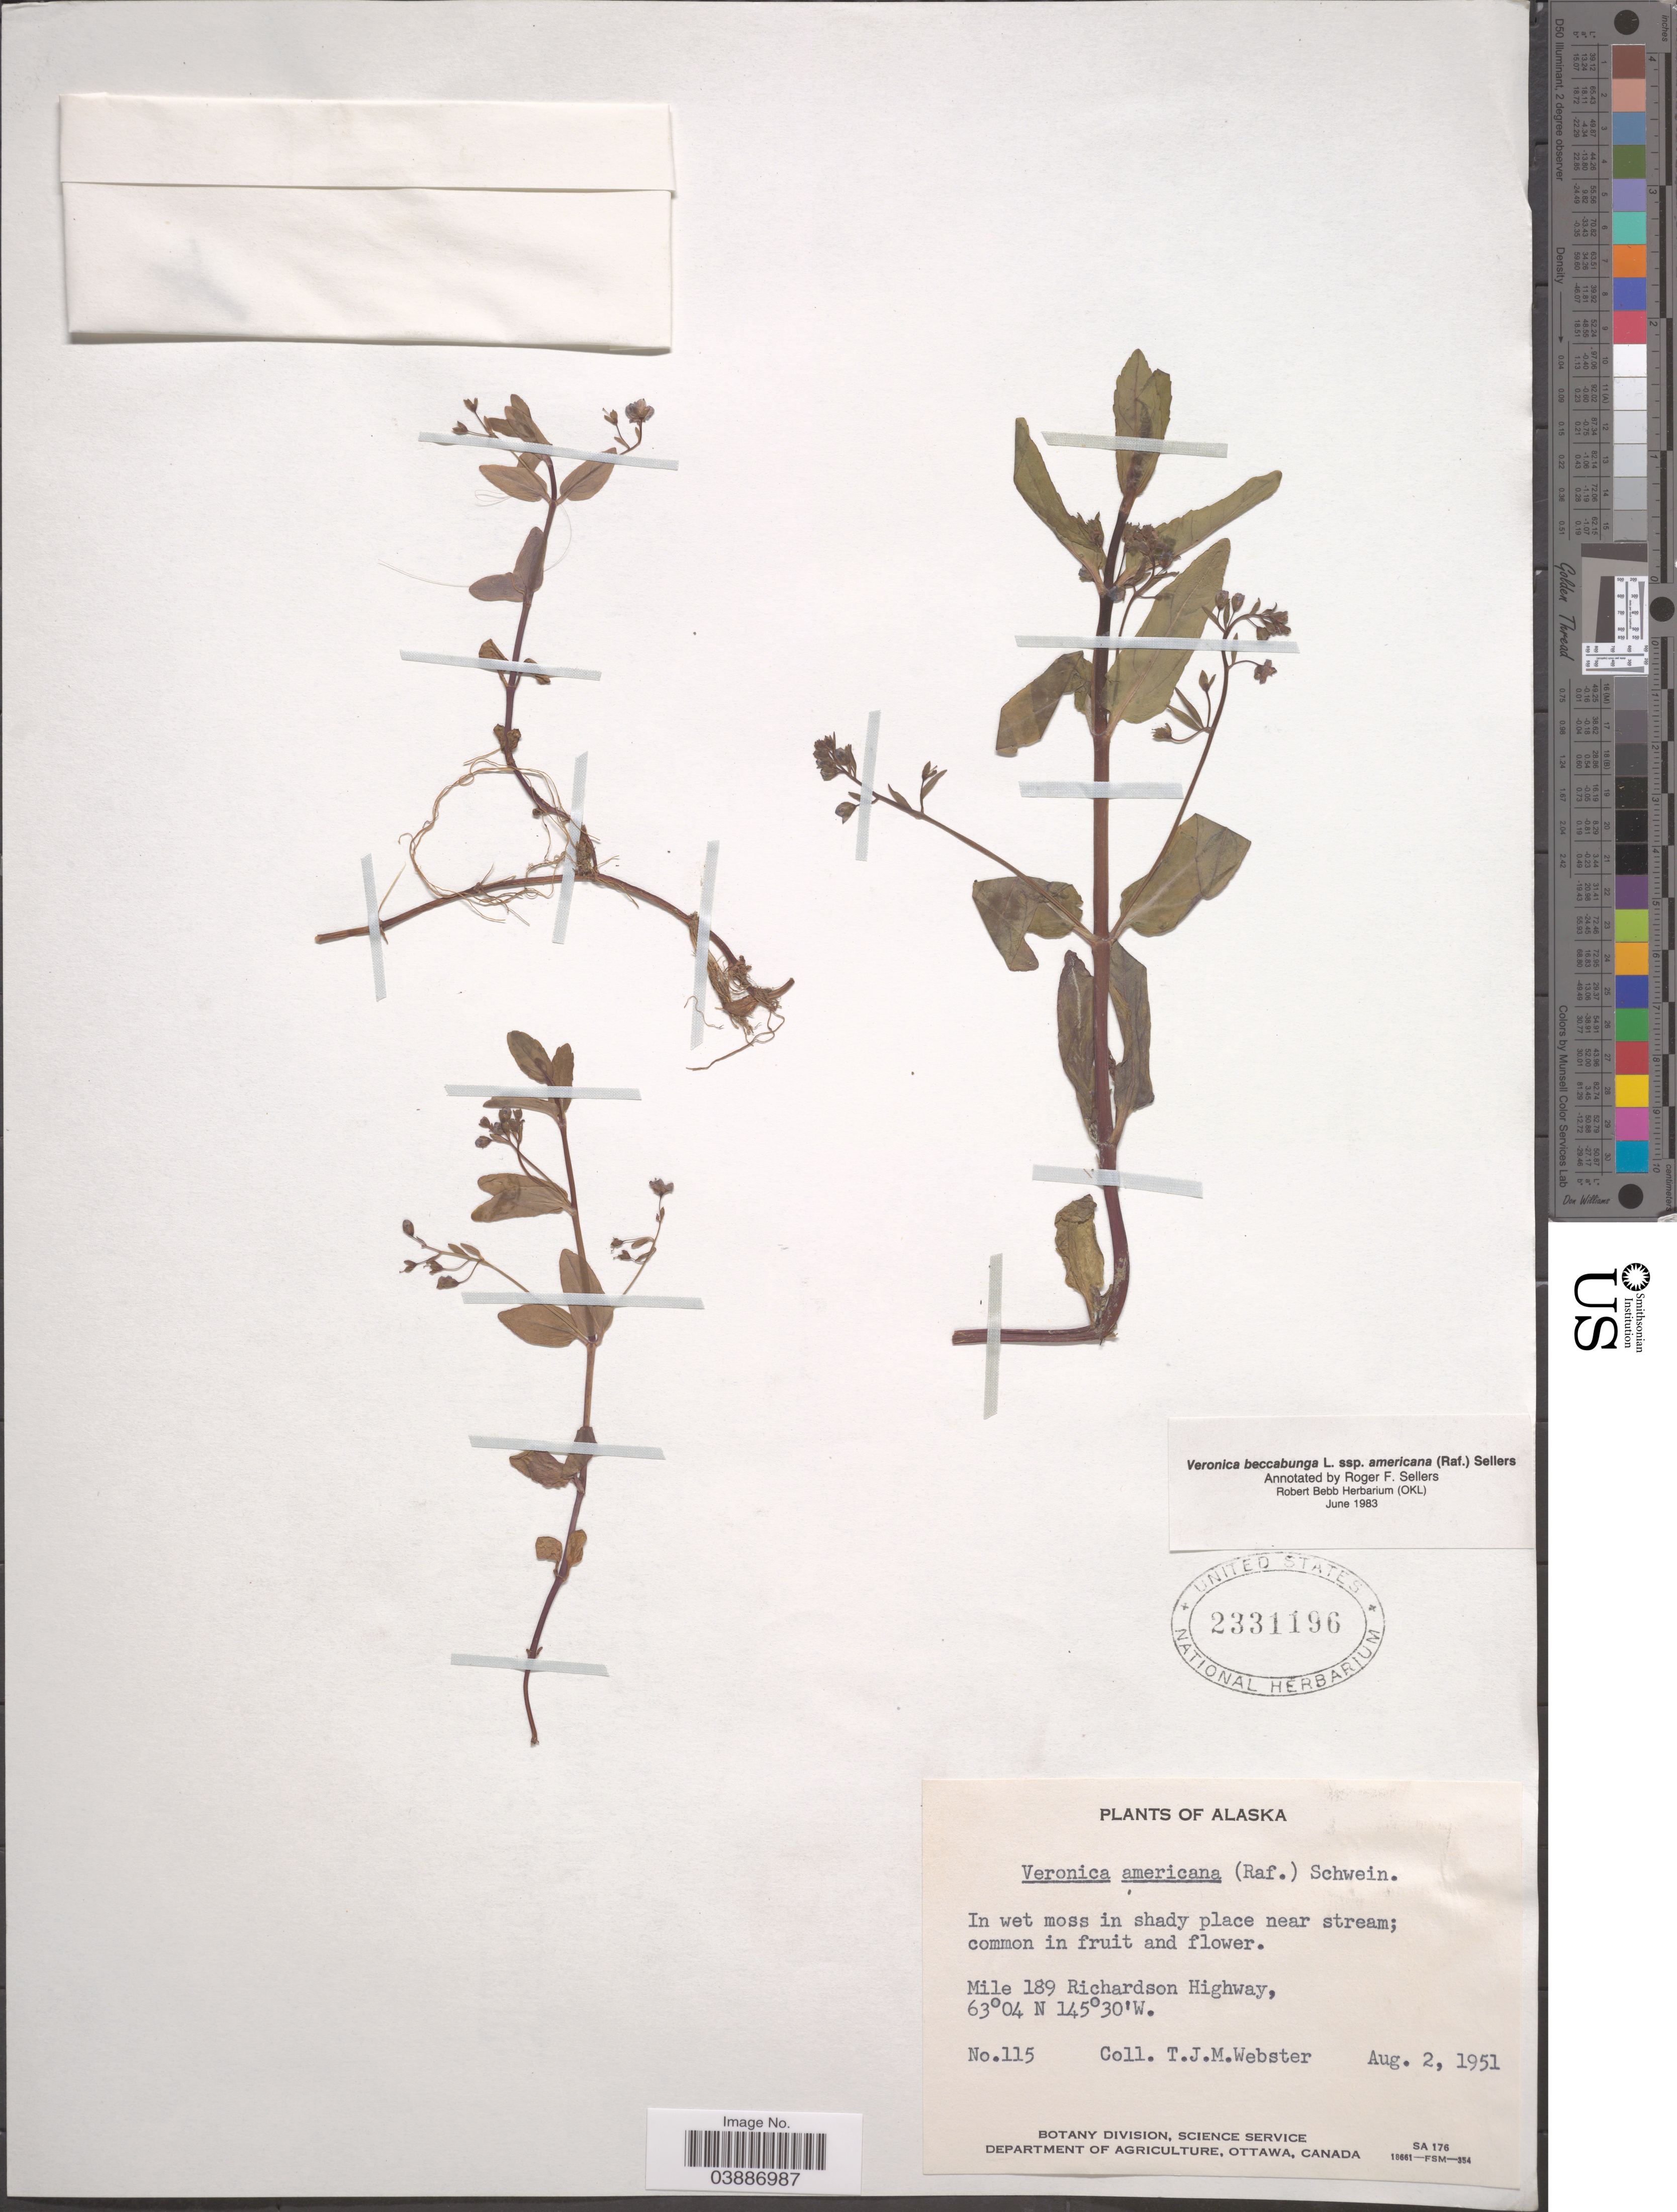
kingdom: Plantae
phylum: Tracheophyta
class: Magnoliopsida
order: Lamiales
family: Plantaginaceae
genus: Veronica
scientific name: Veronica beccabunga subsp. americana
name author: Raf.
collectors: T. J. Webster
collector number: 115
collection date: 1951-08-02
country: United States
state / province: Alaska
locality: Mile 189 Richardson Highway.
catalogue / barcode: US 2331196